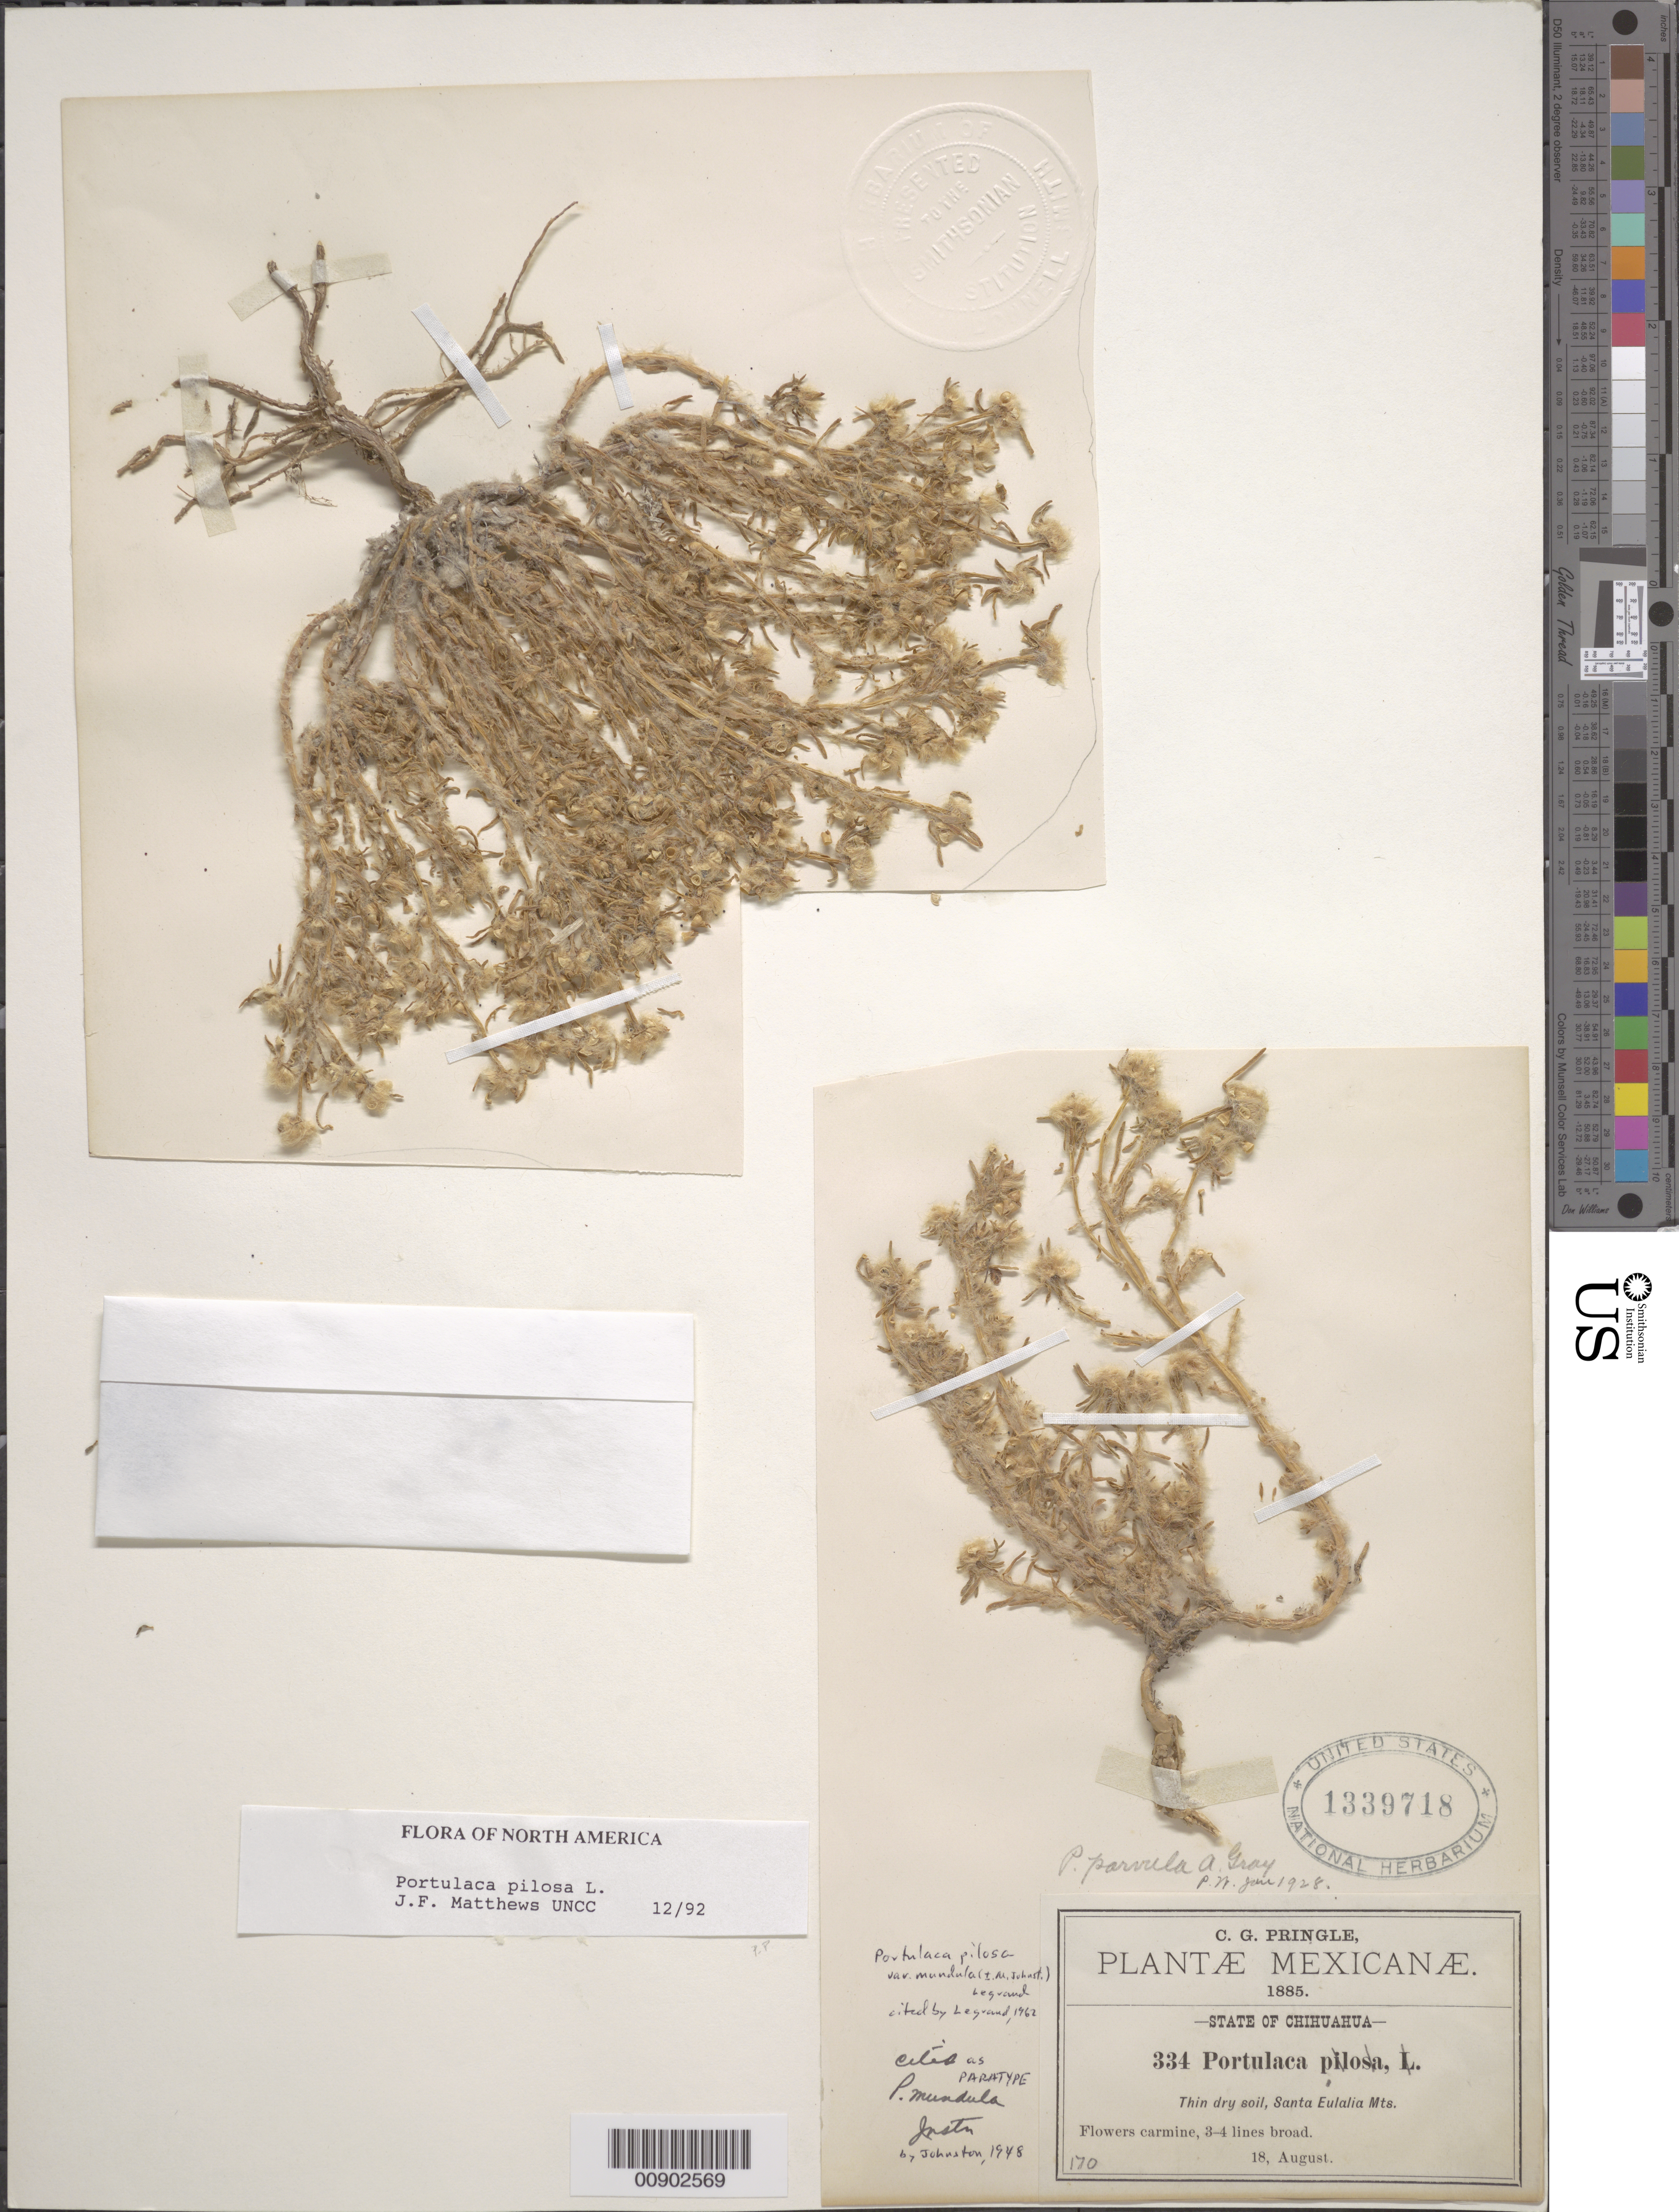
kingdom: Plantae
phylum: Tracheophyta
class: Magnoliopsida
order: Caryophyllales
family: Portulacaceae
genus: Portulaca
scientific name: Portulaca pilosa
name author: L.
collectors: C. G. Pringle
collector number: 334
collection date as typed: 18 Aug 1885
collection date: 1885-08-18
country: Mexico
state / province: Chihuahua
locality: Santa Eulalia Mts., Chihuahua.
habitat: Thin dry soil.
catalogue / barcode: US 1339718